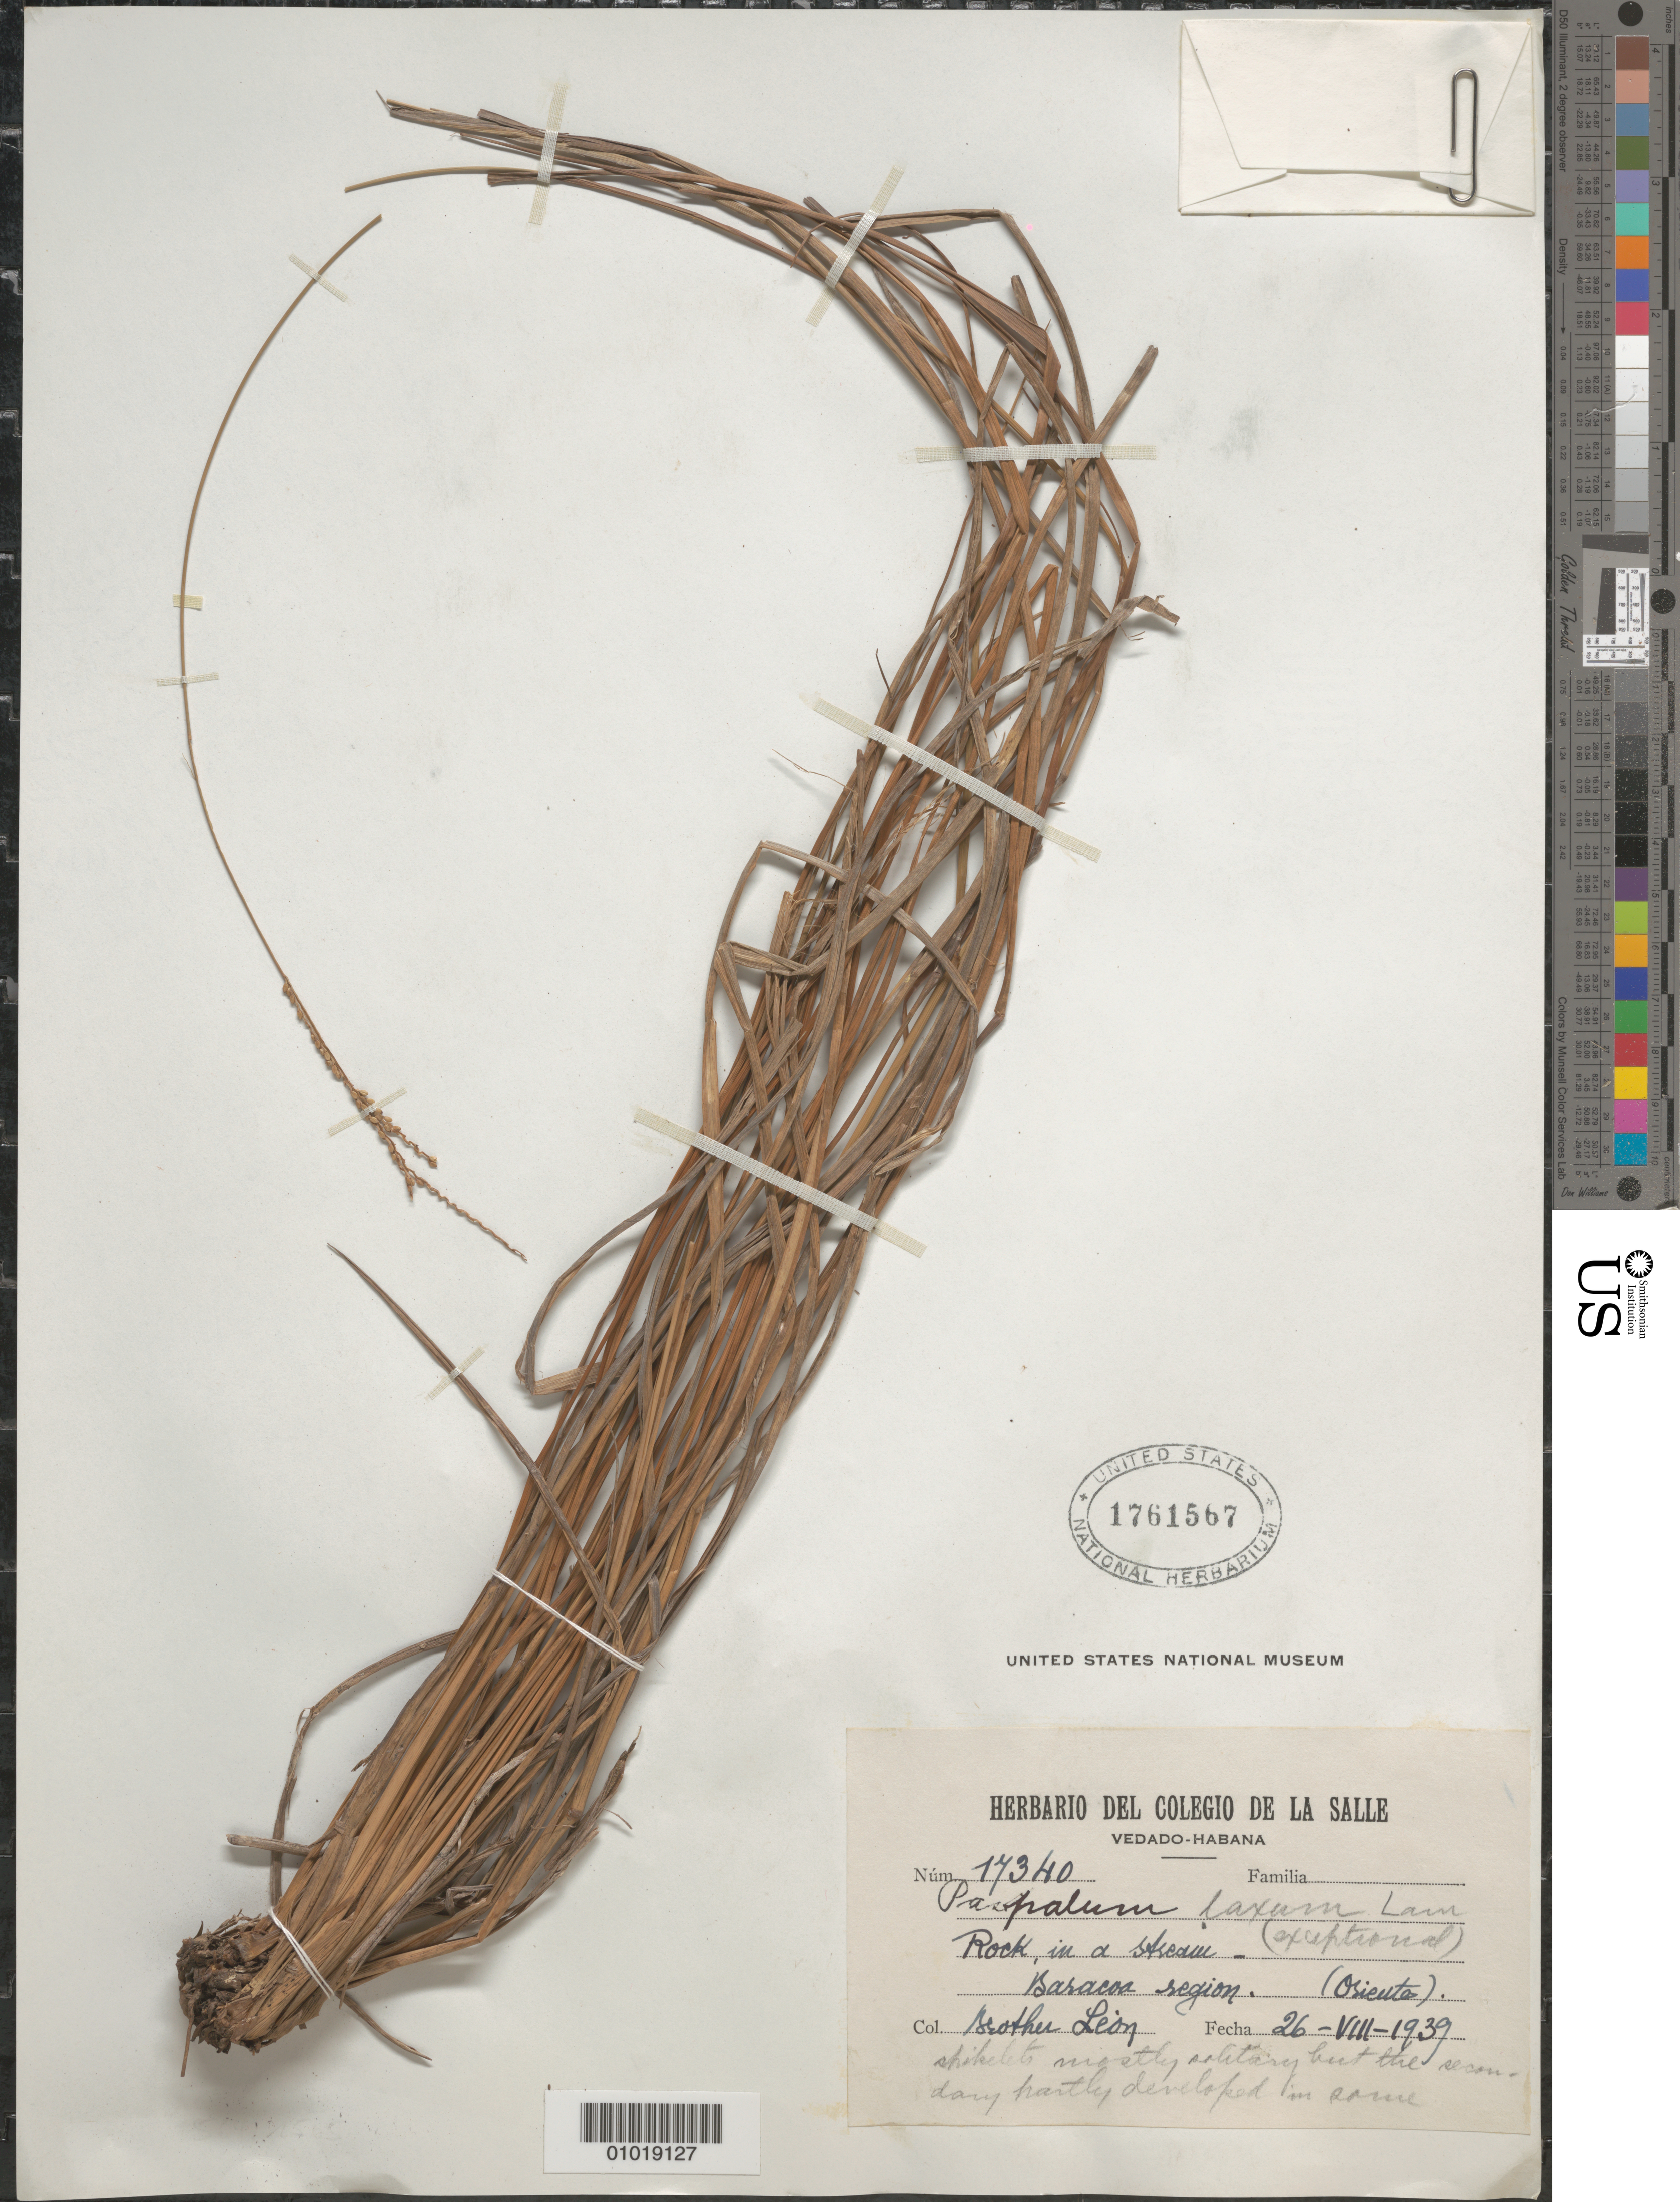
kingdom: Plantae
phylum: Tracheophyta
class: Liliopsida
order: Poales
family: Poaceae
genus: Paspalum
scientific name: Paspalum laxum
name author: Lam.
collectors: Bro. León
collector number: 17340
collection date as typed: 26 Aug 1939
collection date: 1939-08-26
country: Cuba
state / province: Guantanamo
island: Cuba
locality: Baracoa region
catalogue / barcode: US 1761567